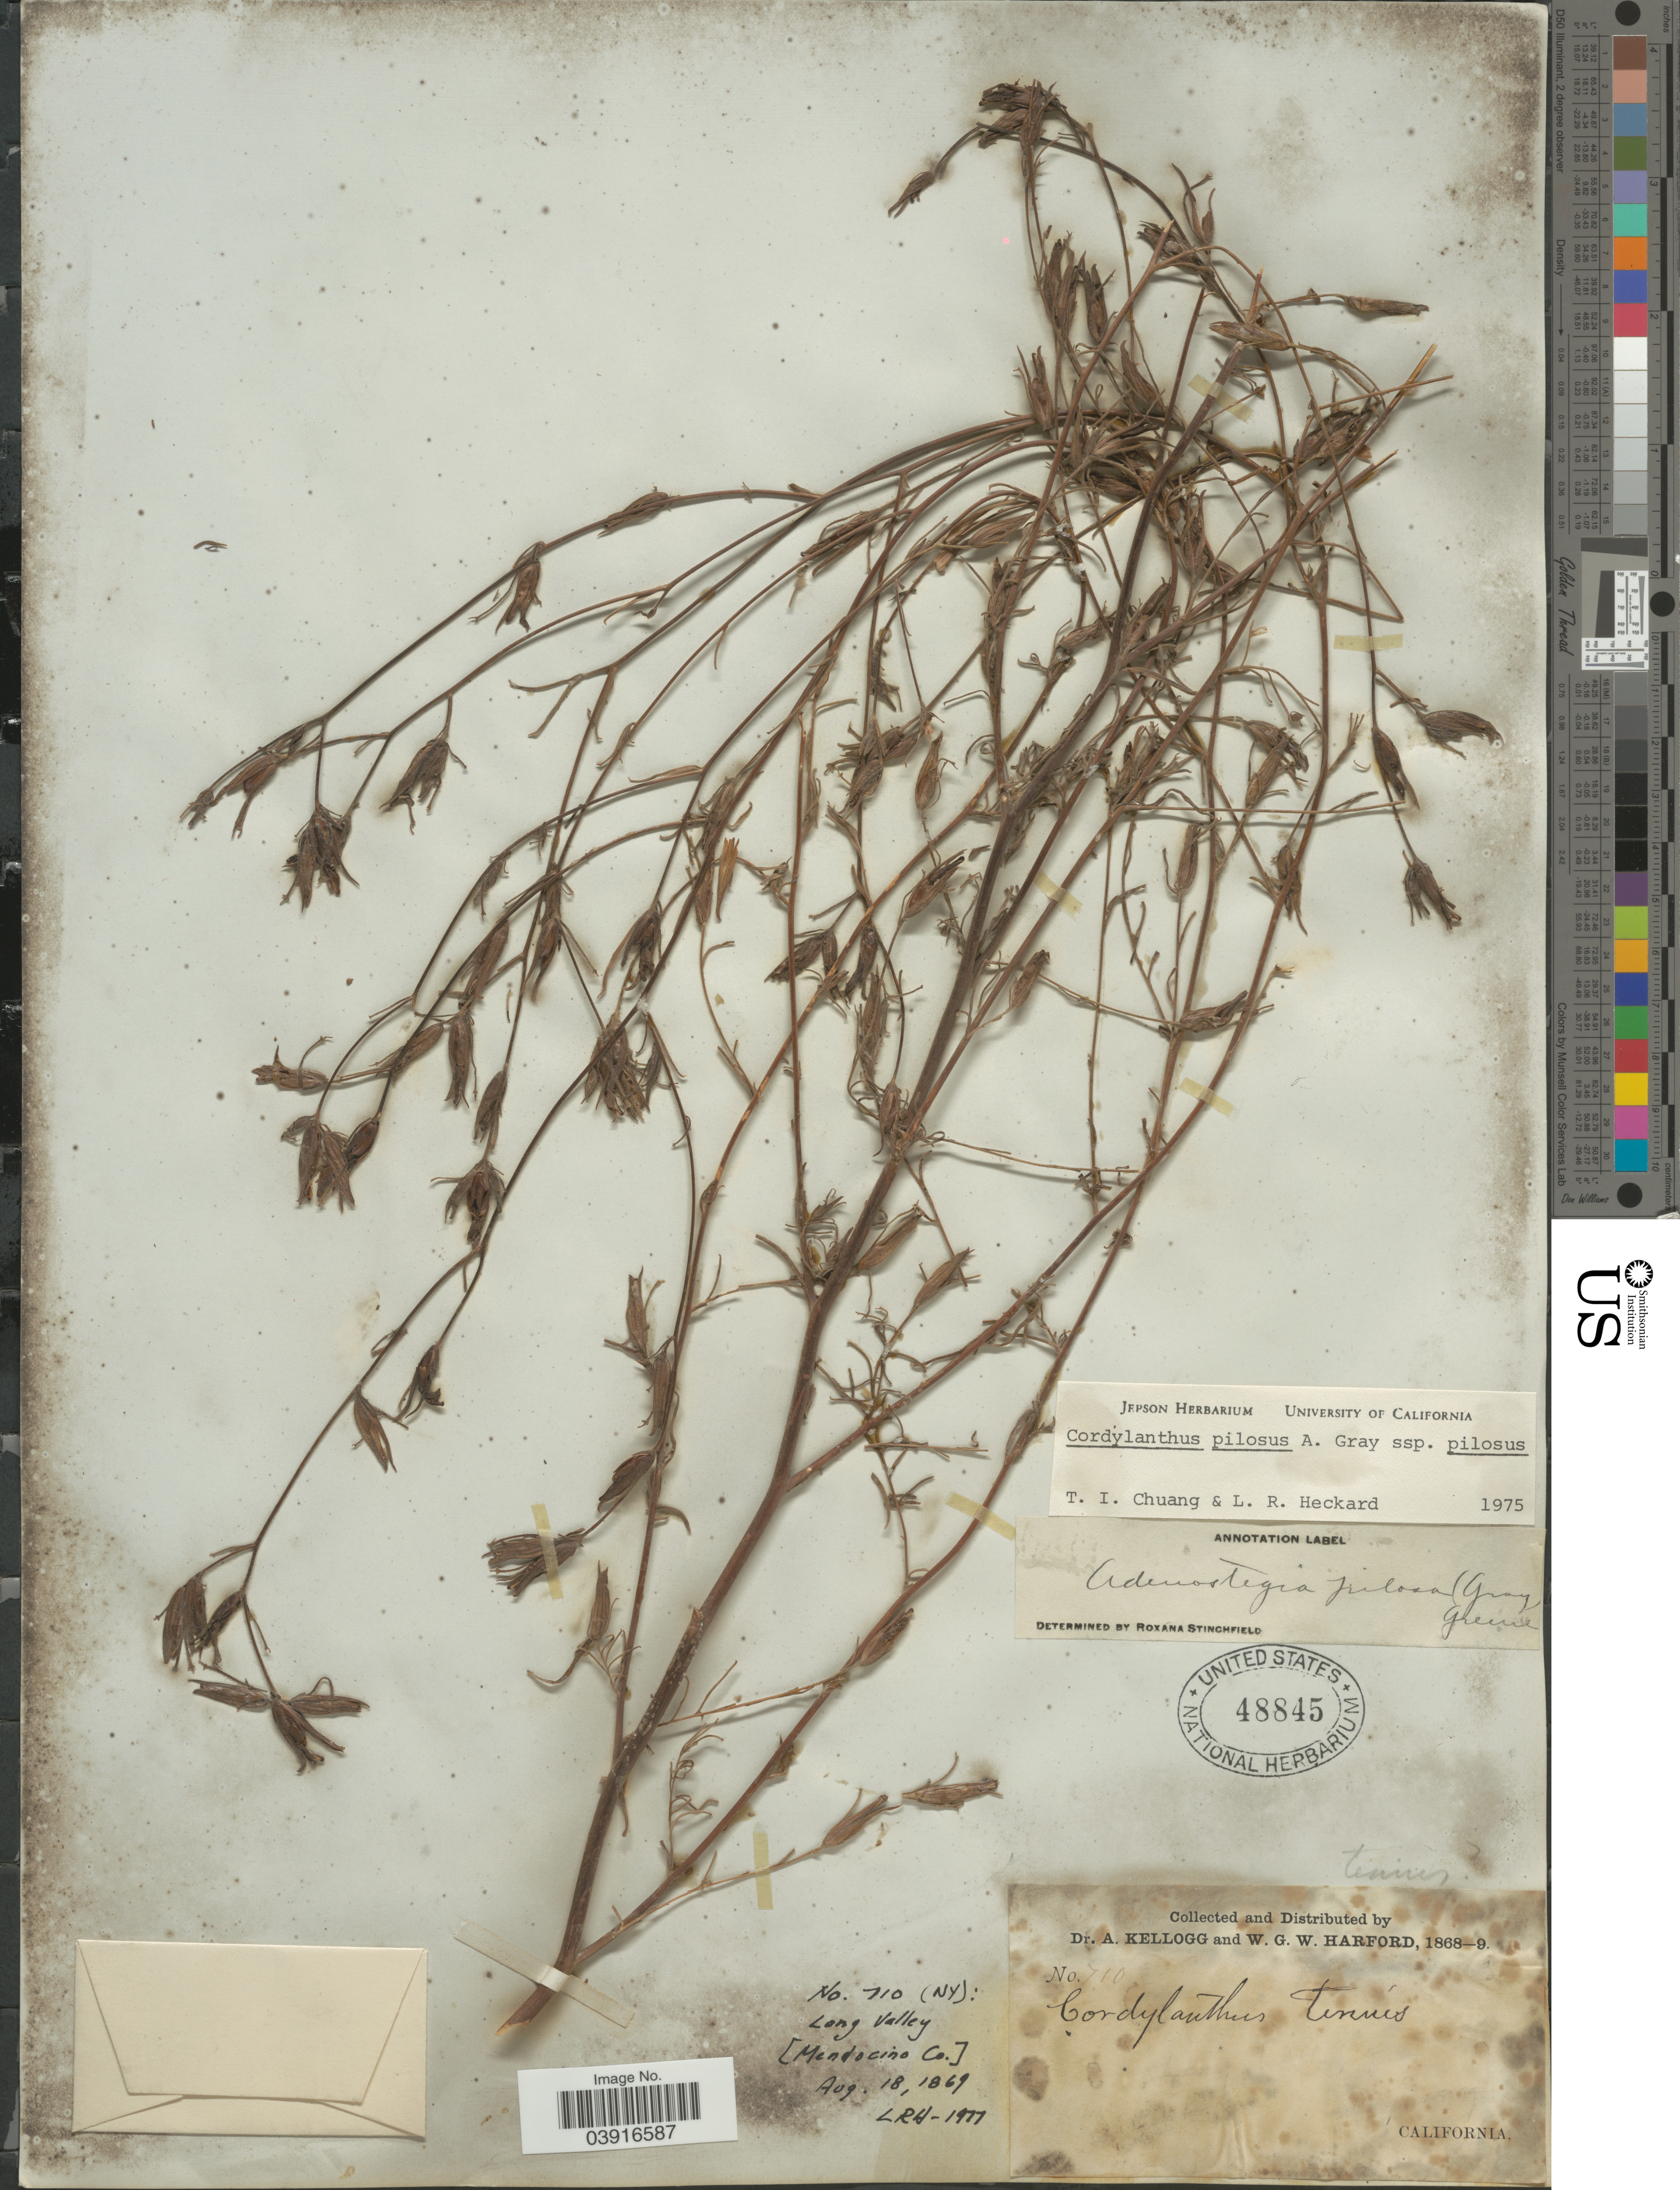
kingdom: Plantae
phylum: Tracheophyta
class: Magnoliopsida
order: Lamiales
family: Orobanchaceae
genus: Cordylanthus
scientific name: Cordylanthus pilosus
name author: A. Gray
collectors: A. Kellogg & W. G. W. Harford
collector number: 710 (NY)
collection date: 1869-08-18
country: United States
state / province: California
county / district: Mendocino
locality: Long Valley [Mendocino Co.].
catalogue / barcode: US 48845